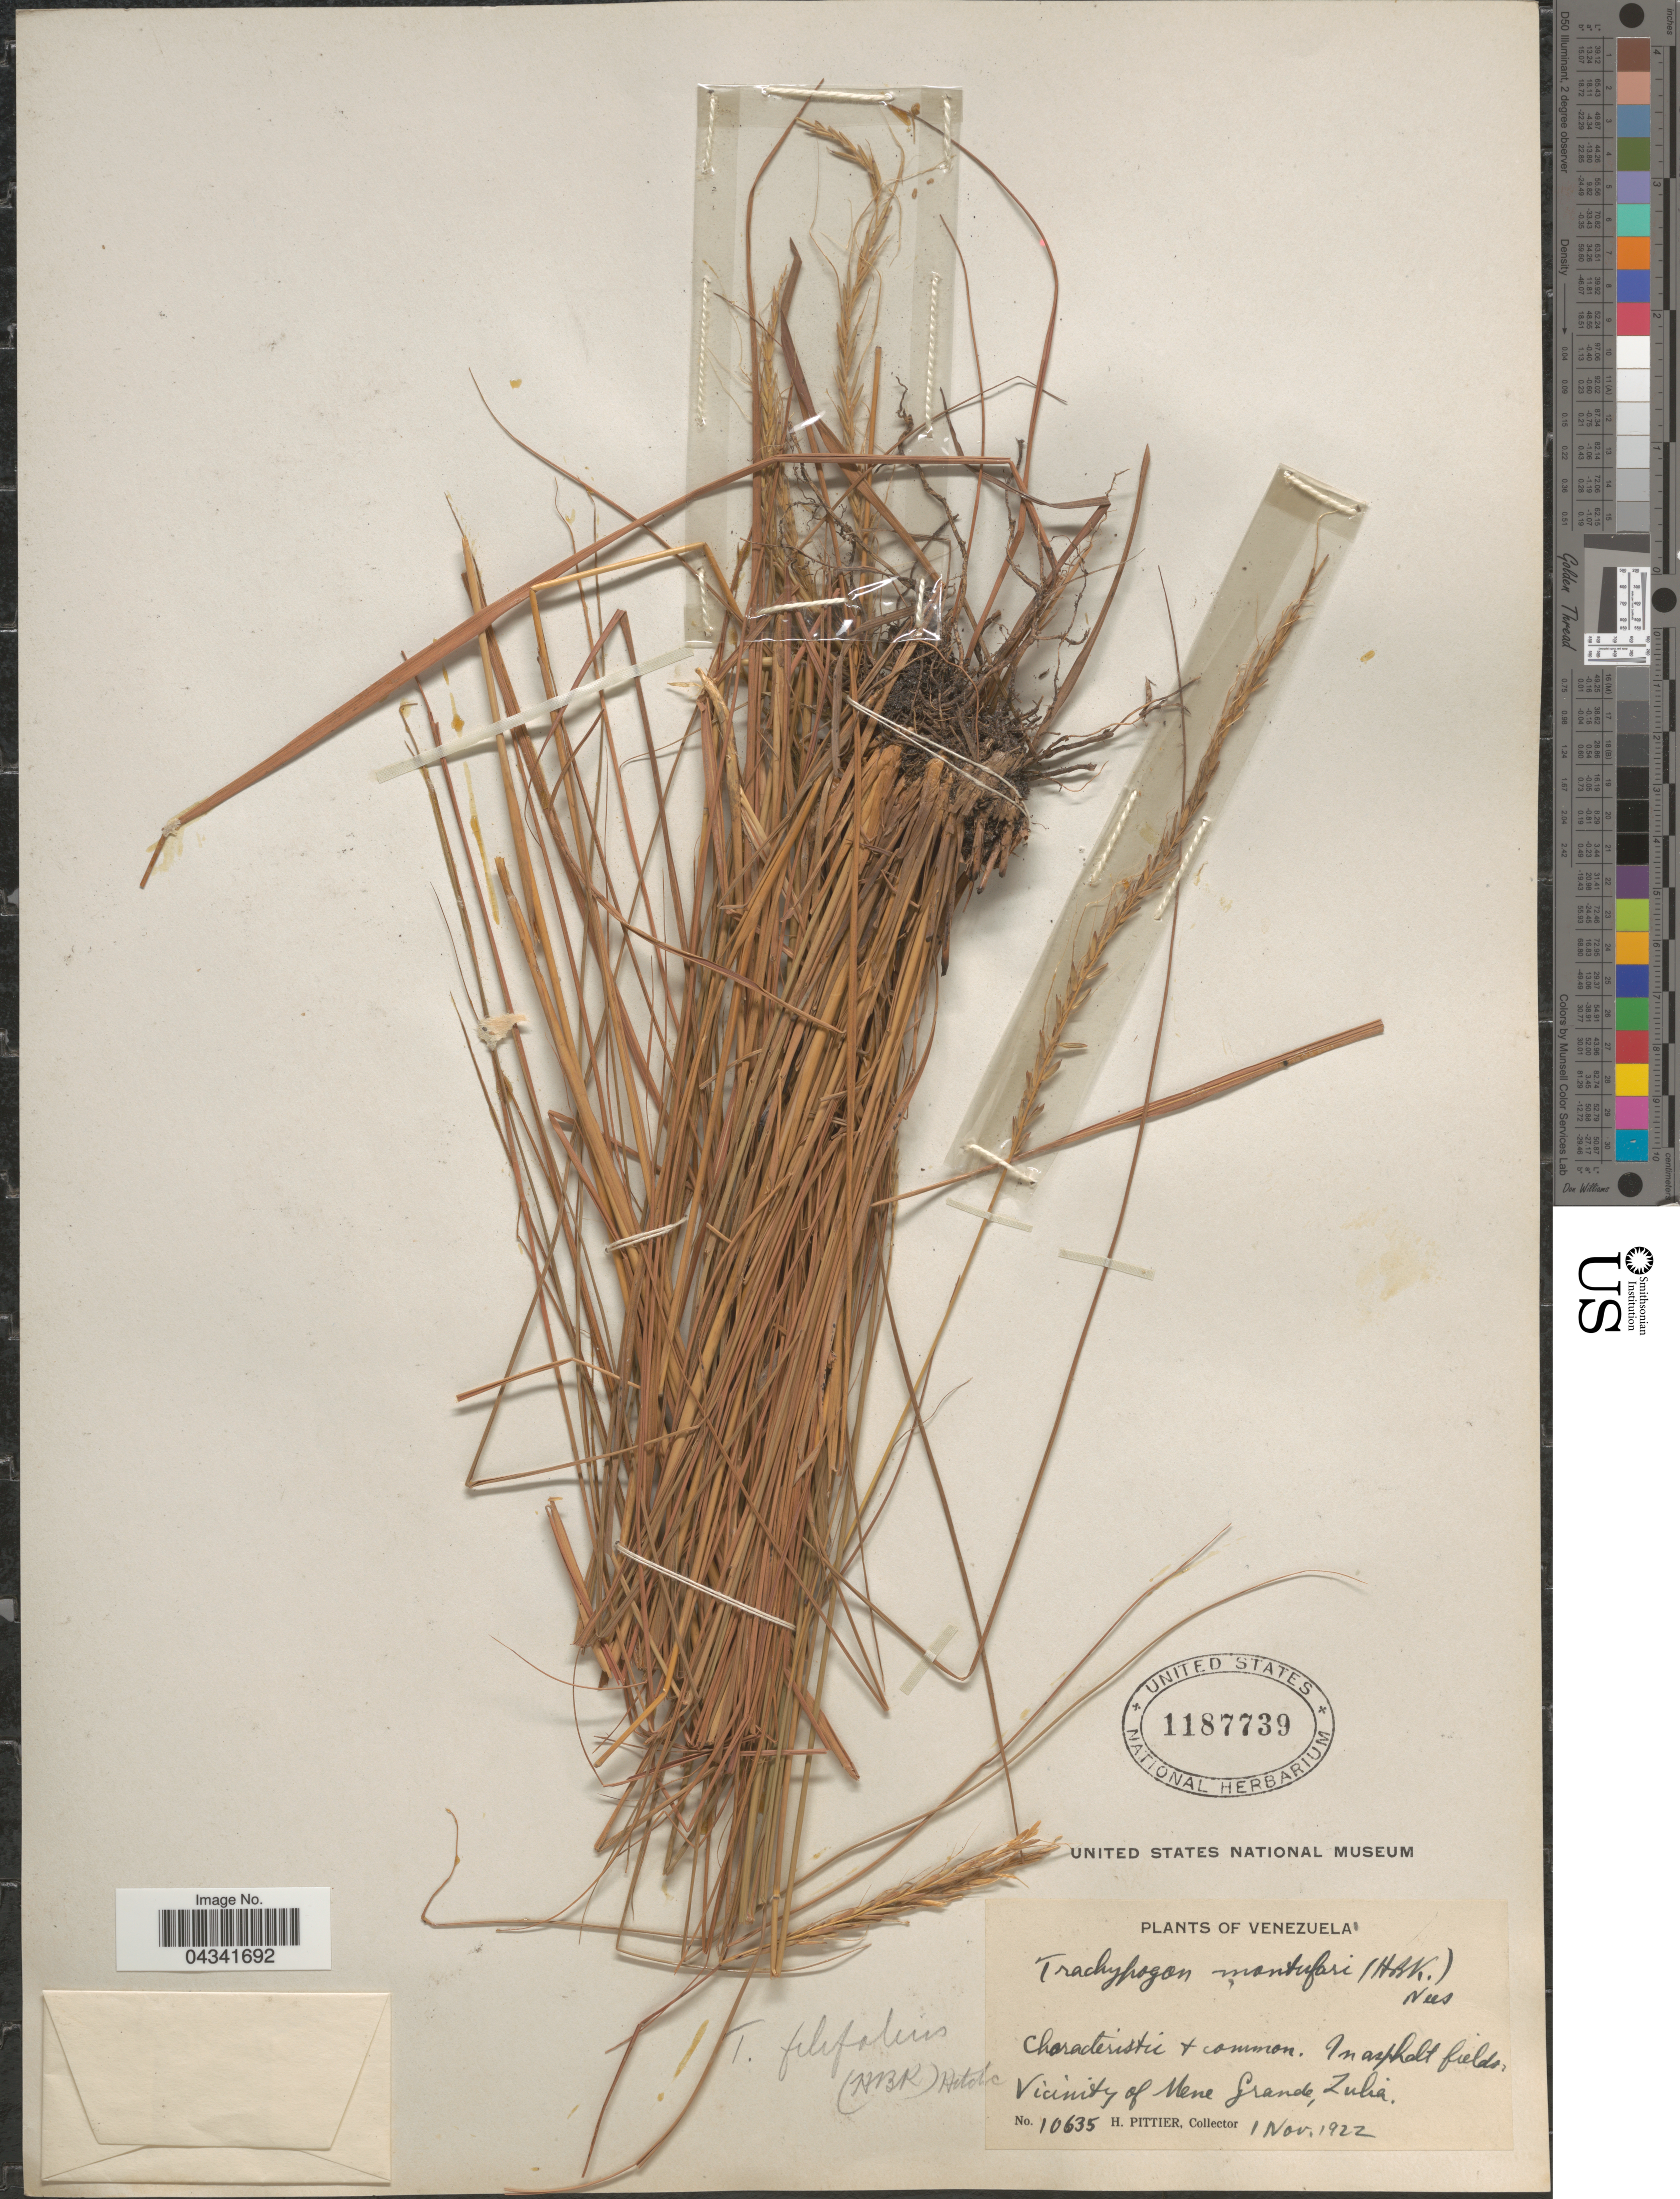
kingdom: Plantae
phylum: Tracheophyta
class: Liliopsida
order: Poales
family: Poaceae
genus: Trachypogon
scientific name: Trachypogon macroglossus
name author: Trin.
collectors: H. F. Pittier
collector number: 10635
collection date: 1922-11-01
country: Venezuela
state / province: Zulia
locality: Vicinity of Mene Grande.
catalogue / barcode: US 1187739